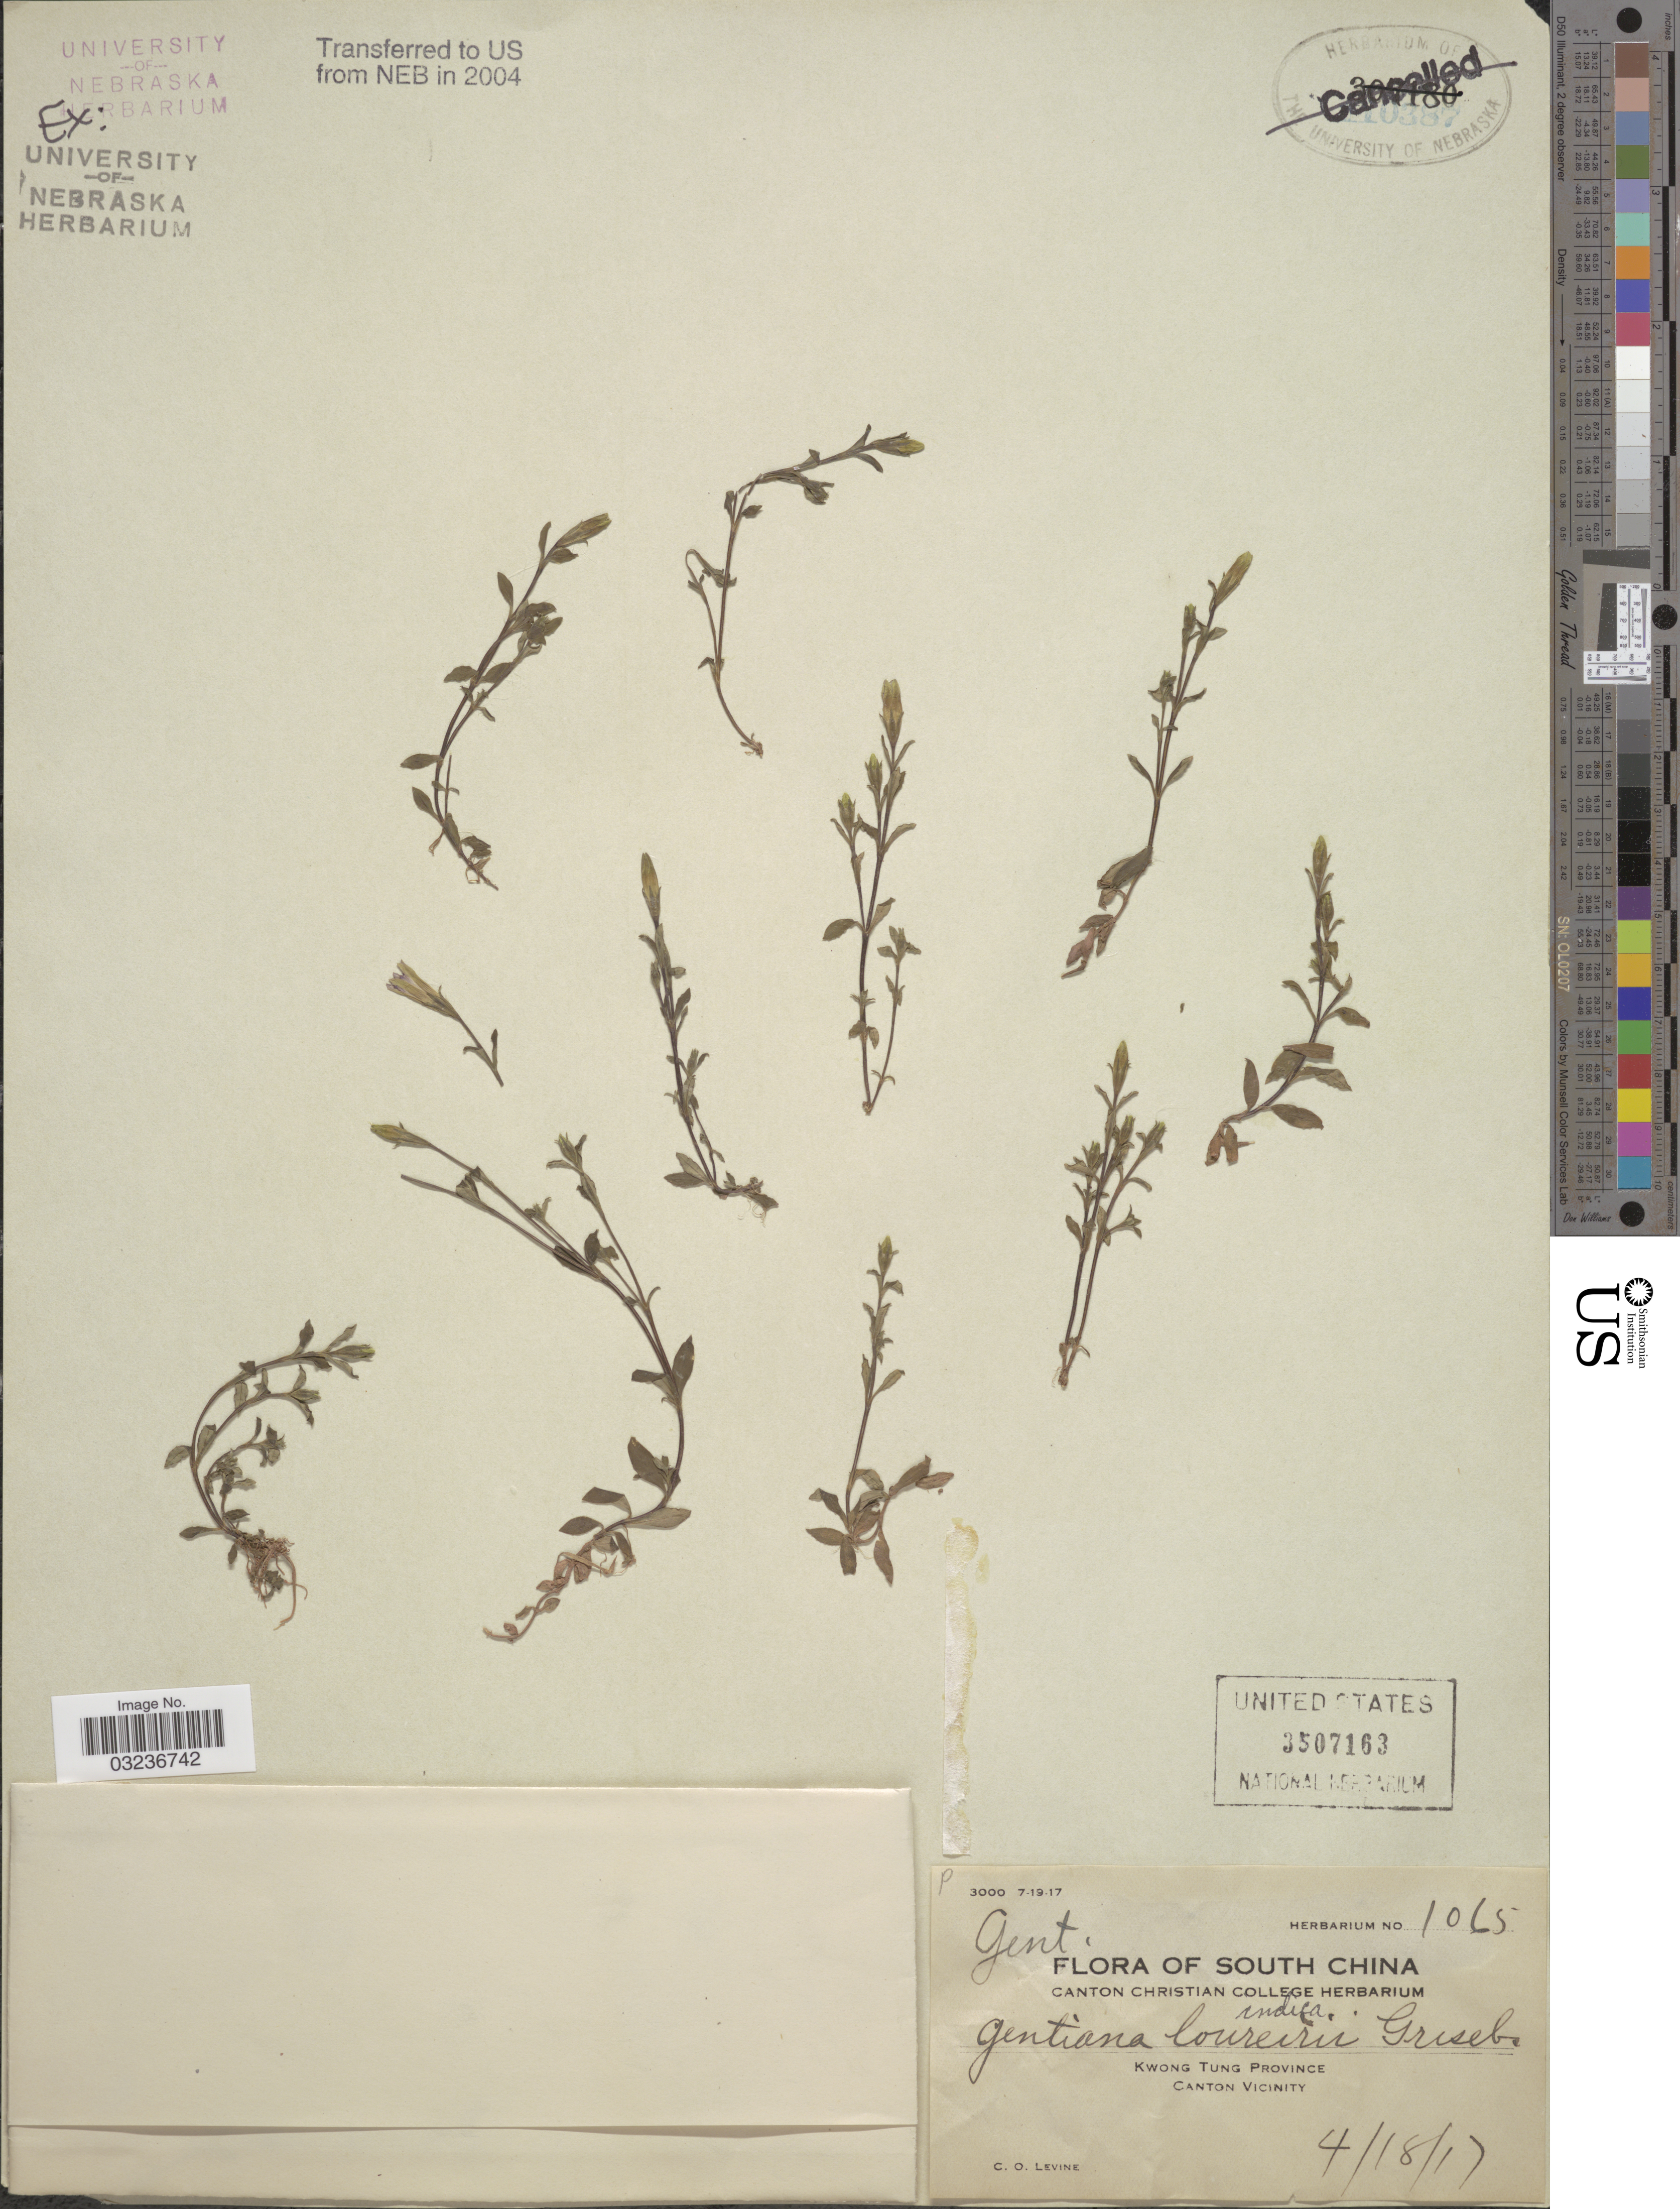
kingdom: Plantae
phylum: Tracheophyta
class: Magnoliopsida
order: Gentianales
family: Gentianaceae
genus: Gentiana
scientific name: Gentiana loureiroi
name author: (G. Don) Griseb.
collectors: C. O. Levine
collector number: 1065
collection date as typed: Transcribed d/m/y: 18/4/17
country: China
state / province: Guangdong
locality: South China, Kwong Tung Province, Canton Vicinity.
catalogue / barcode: US 3507163